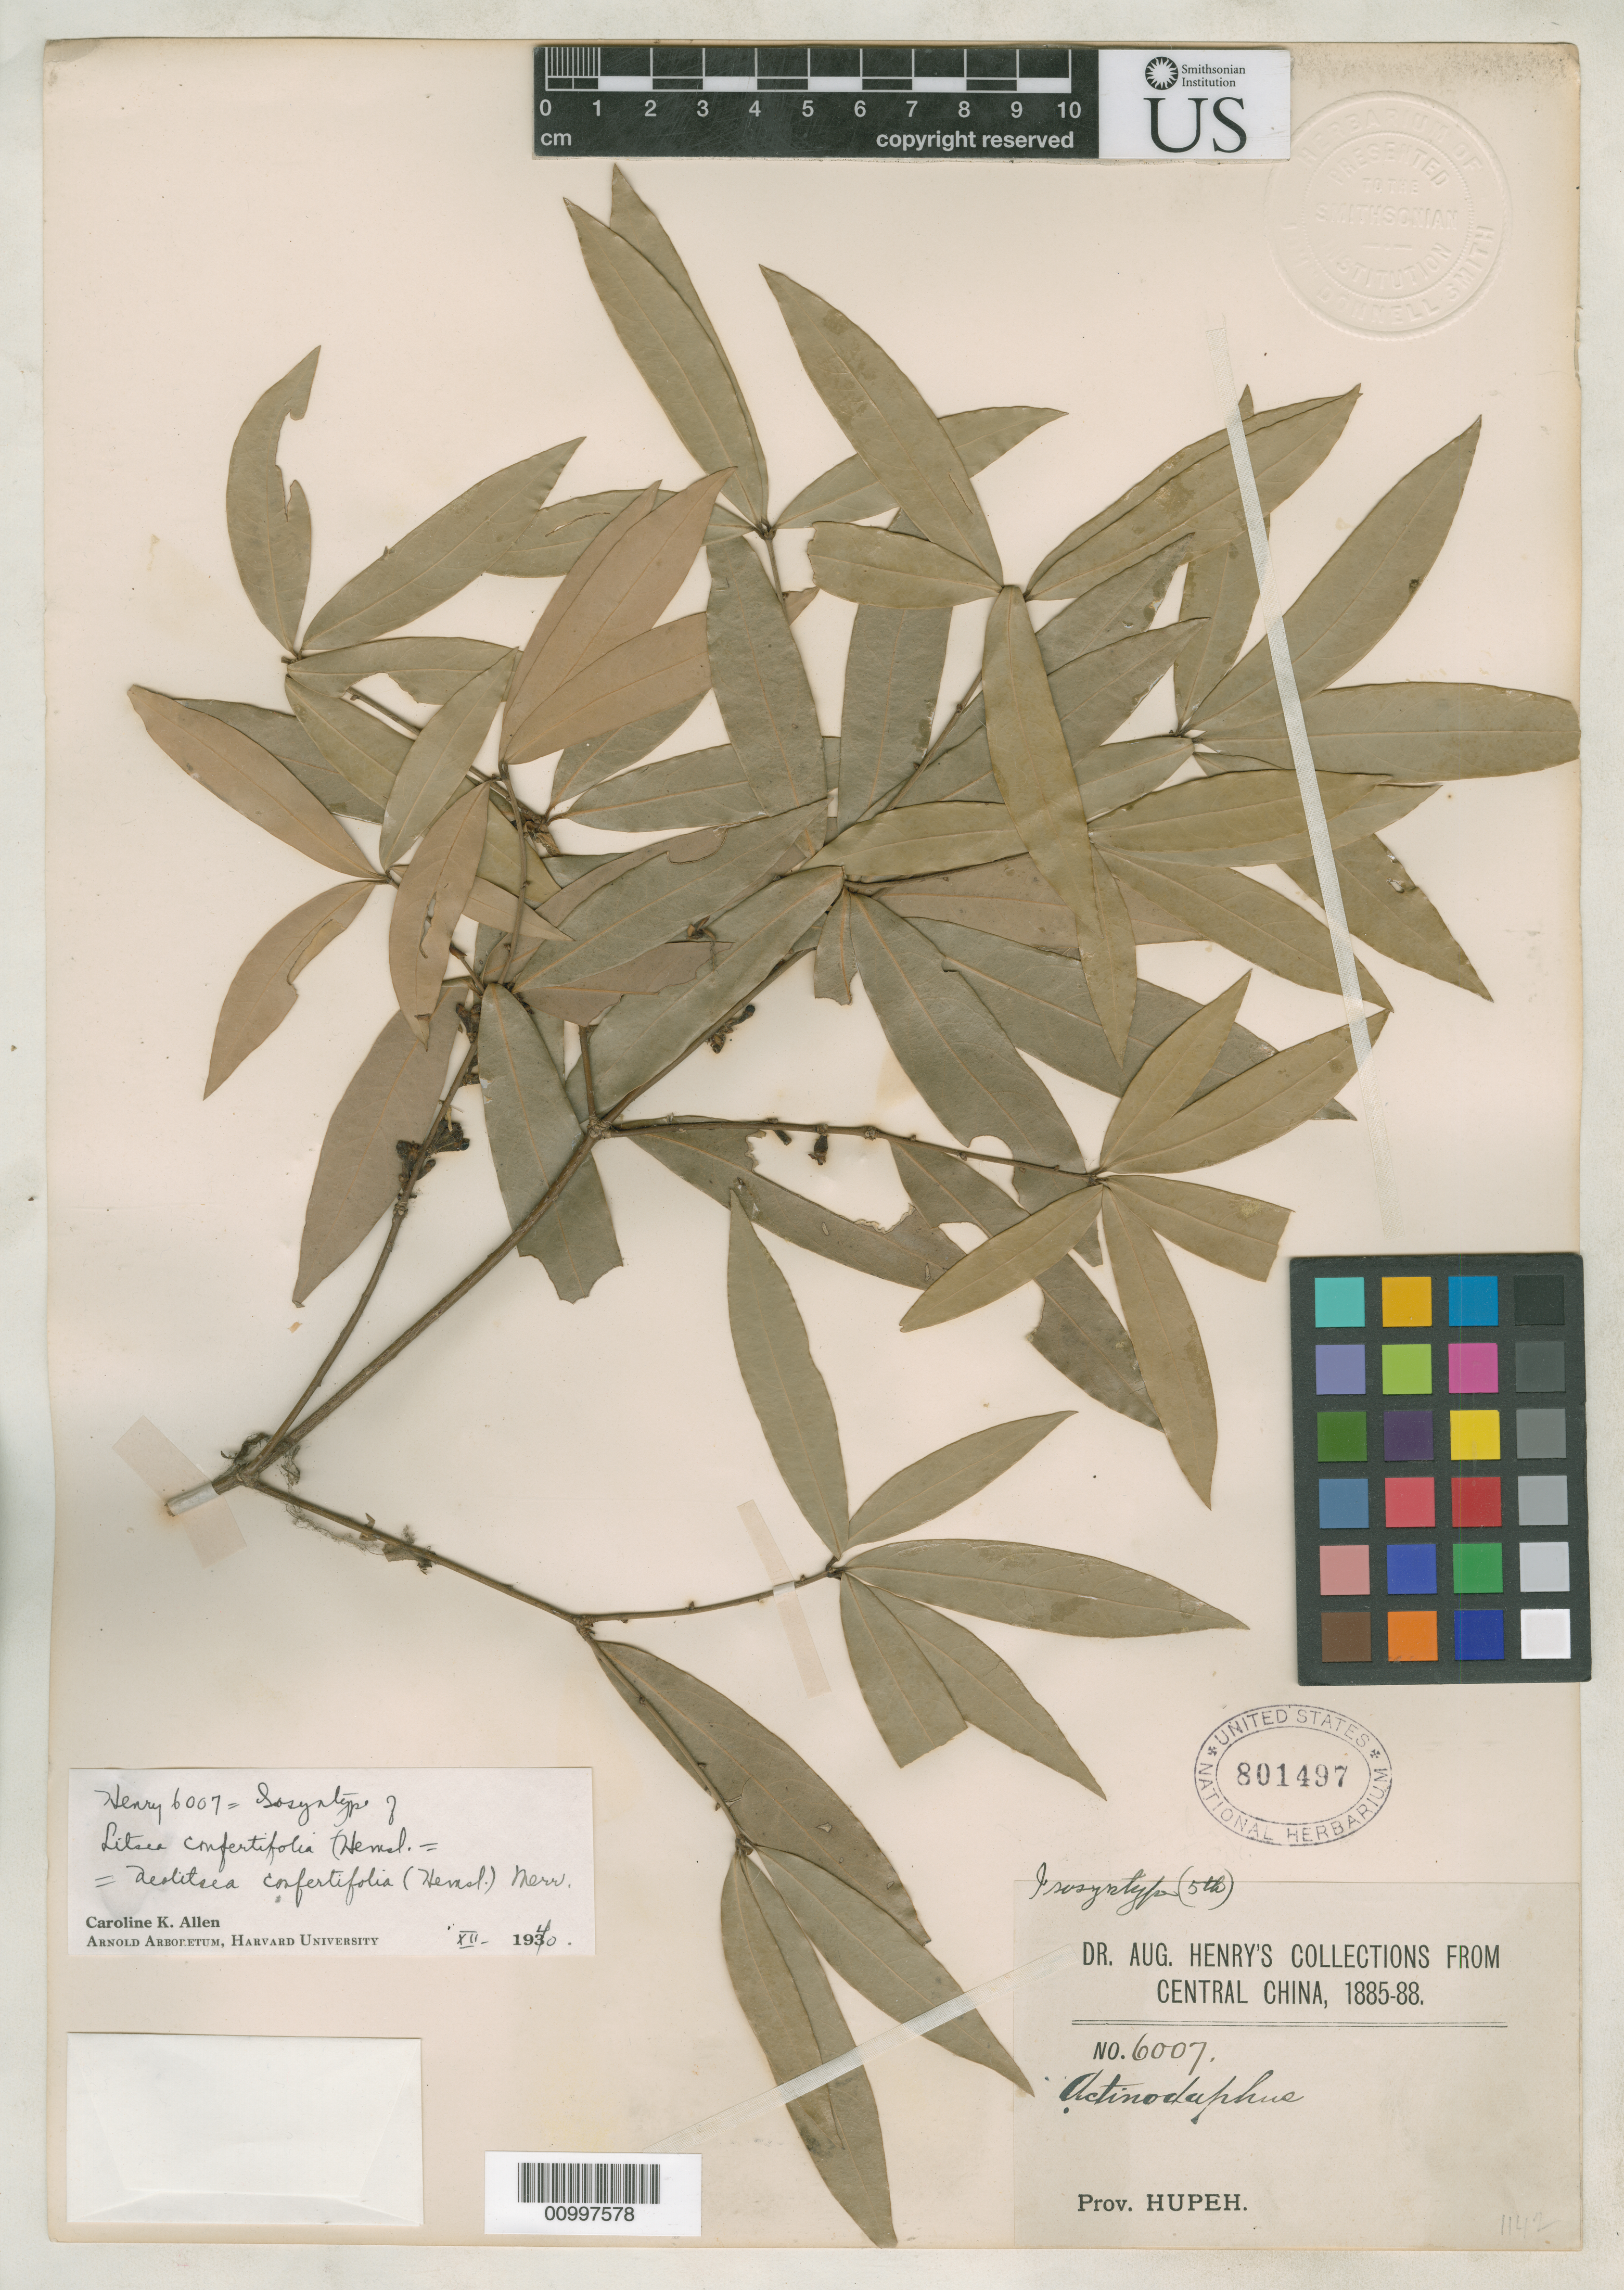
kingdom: Plantae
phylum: Tracheophyta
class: Magnoliopsida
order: Laurales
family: Lauraceae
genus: Litsea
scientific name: Litsea confertifolia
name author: Hemsl.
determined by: Allen, C. K.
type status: Isosyntype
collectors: A. Henry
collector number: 6007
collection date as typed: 1885 to 1888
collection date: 1885/1888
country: China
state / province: Hubei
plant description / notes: Specimen ex John Donnell Smith herbarium.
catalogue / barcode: US 801497